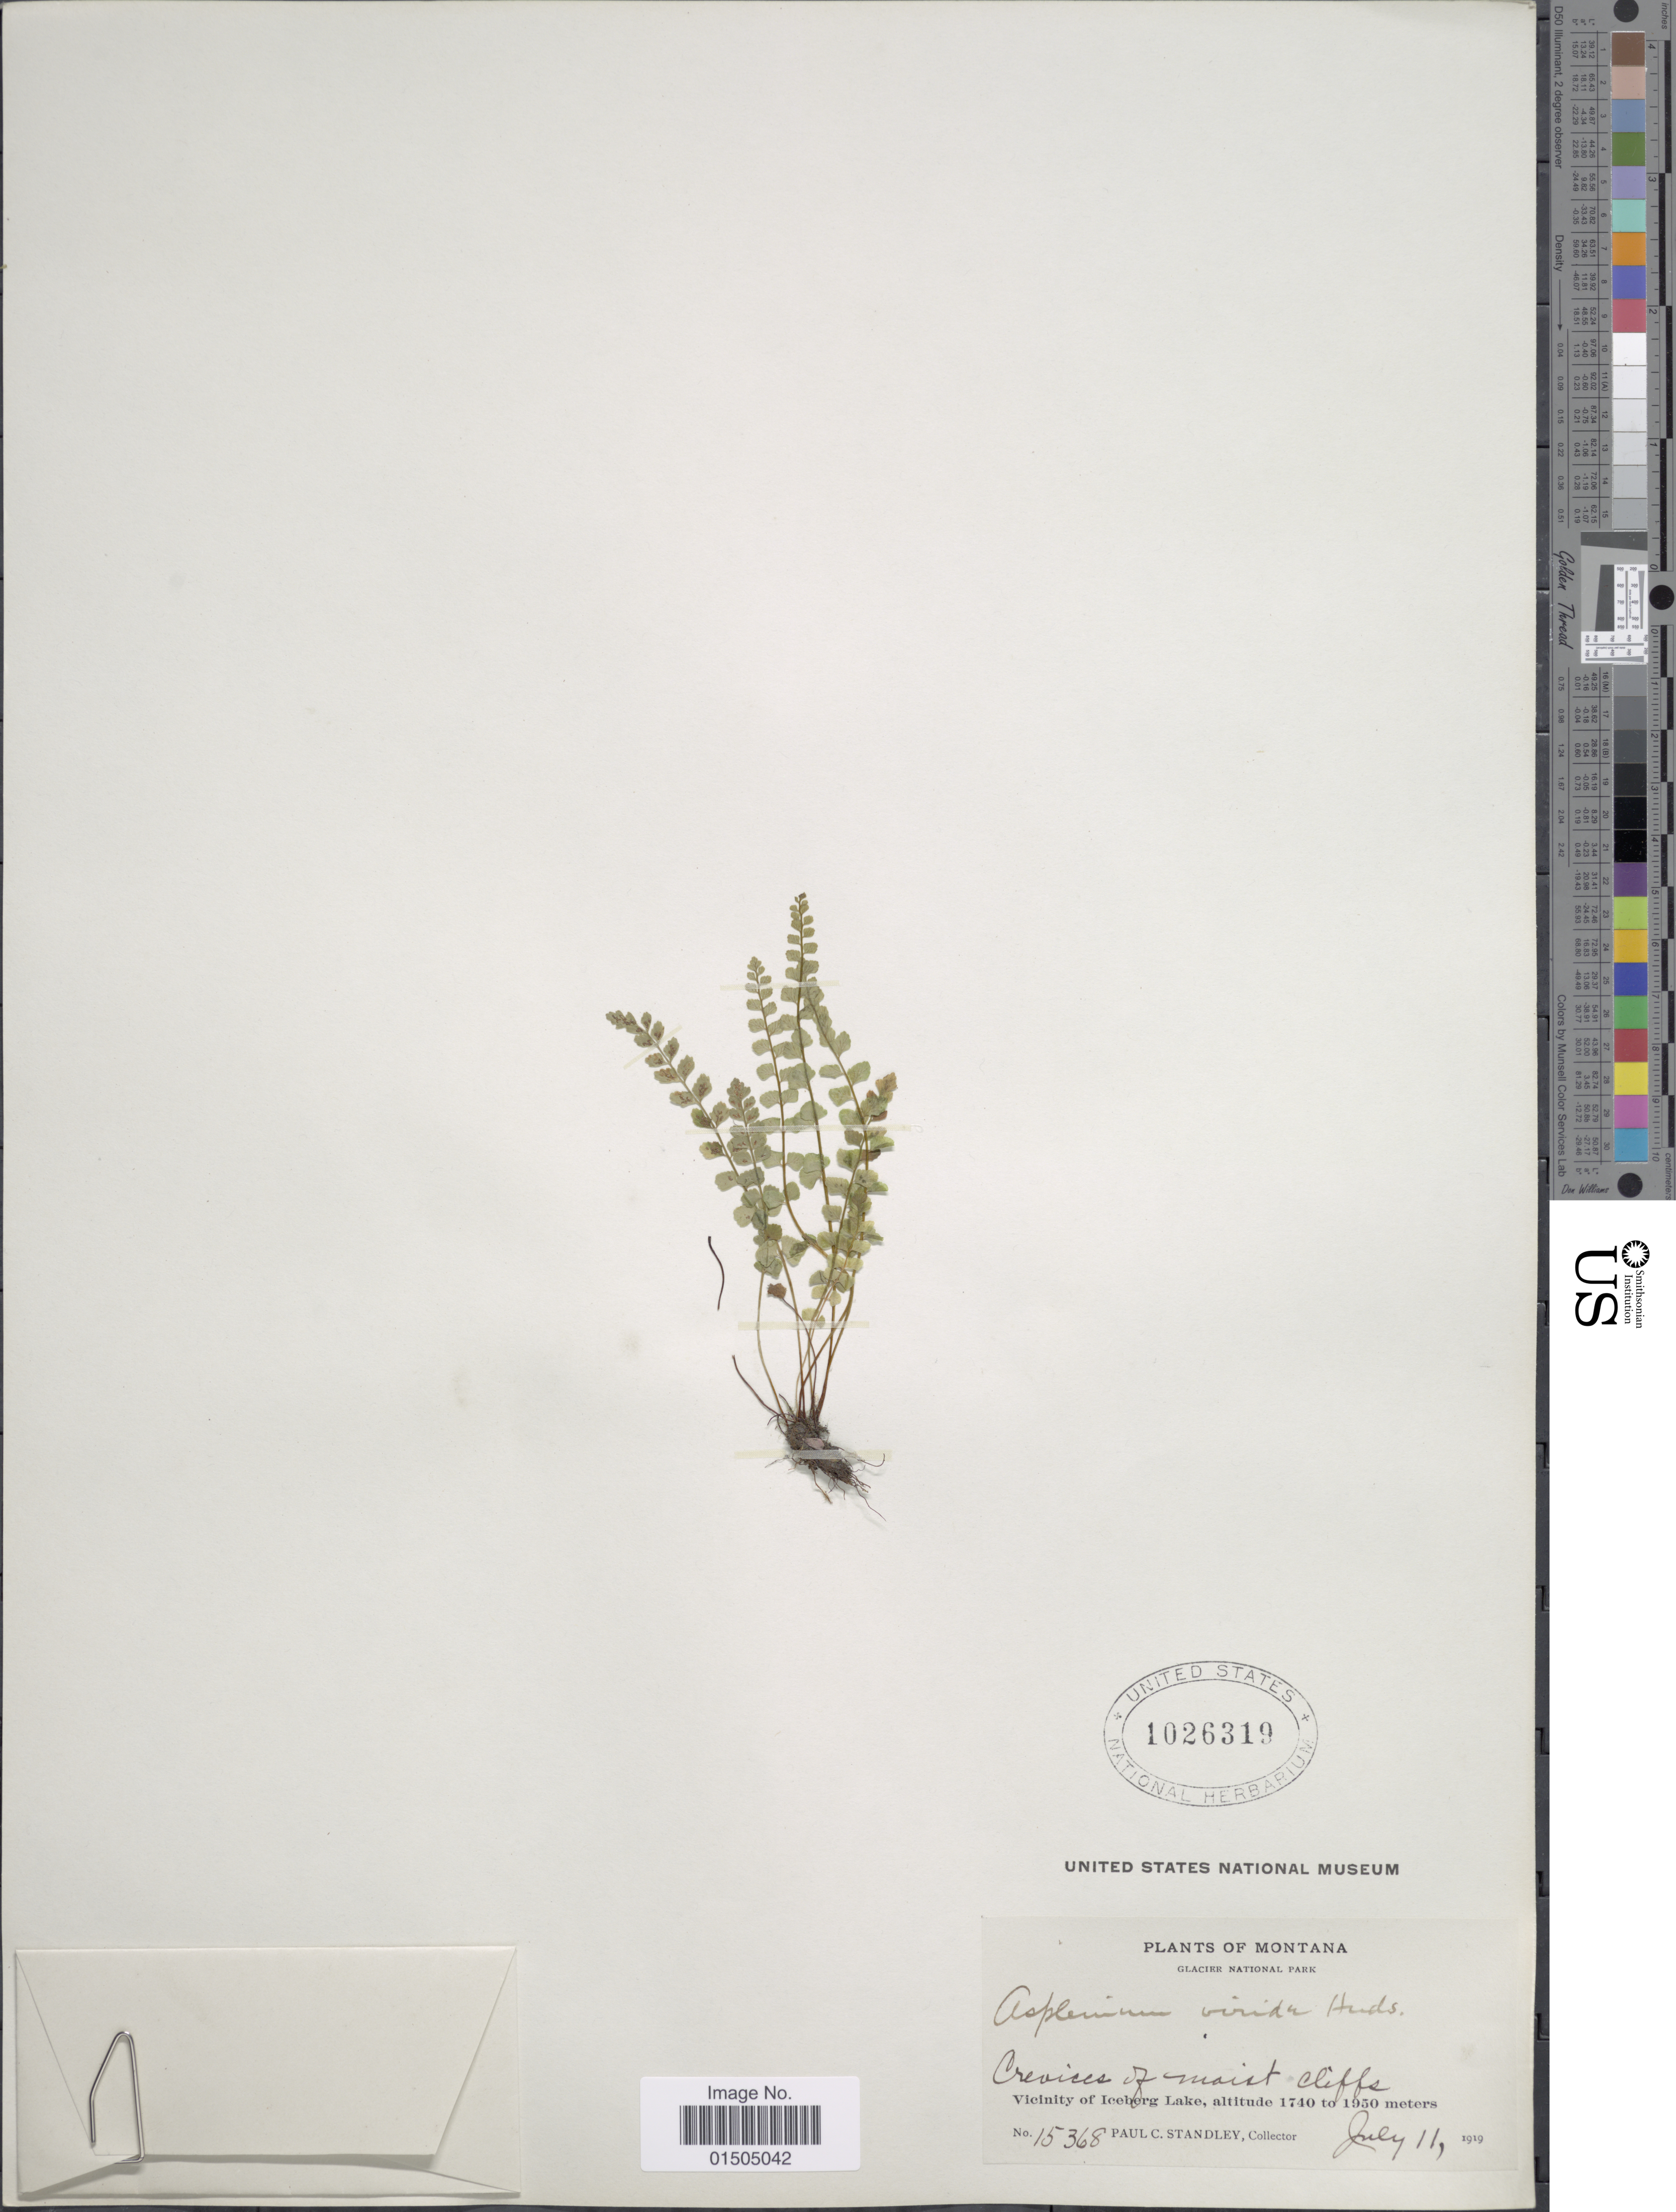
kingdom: Plantae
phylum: Tracheophyta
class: Polypodiopsida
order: Polypodiales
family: Aspleniaceae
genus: Asplenium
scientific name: Asplenium trichomanes-ramosum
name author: L.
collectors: P. C. Standley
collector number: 15368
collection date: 1919-07-11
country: United States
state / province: Montana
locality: Glacier National Park. Vicinity of Iceberg Lake.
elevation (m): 1740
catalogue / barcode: US 1026319